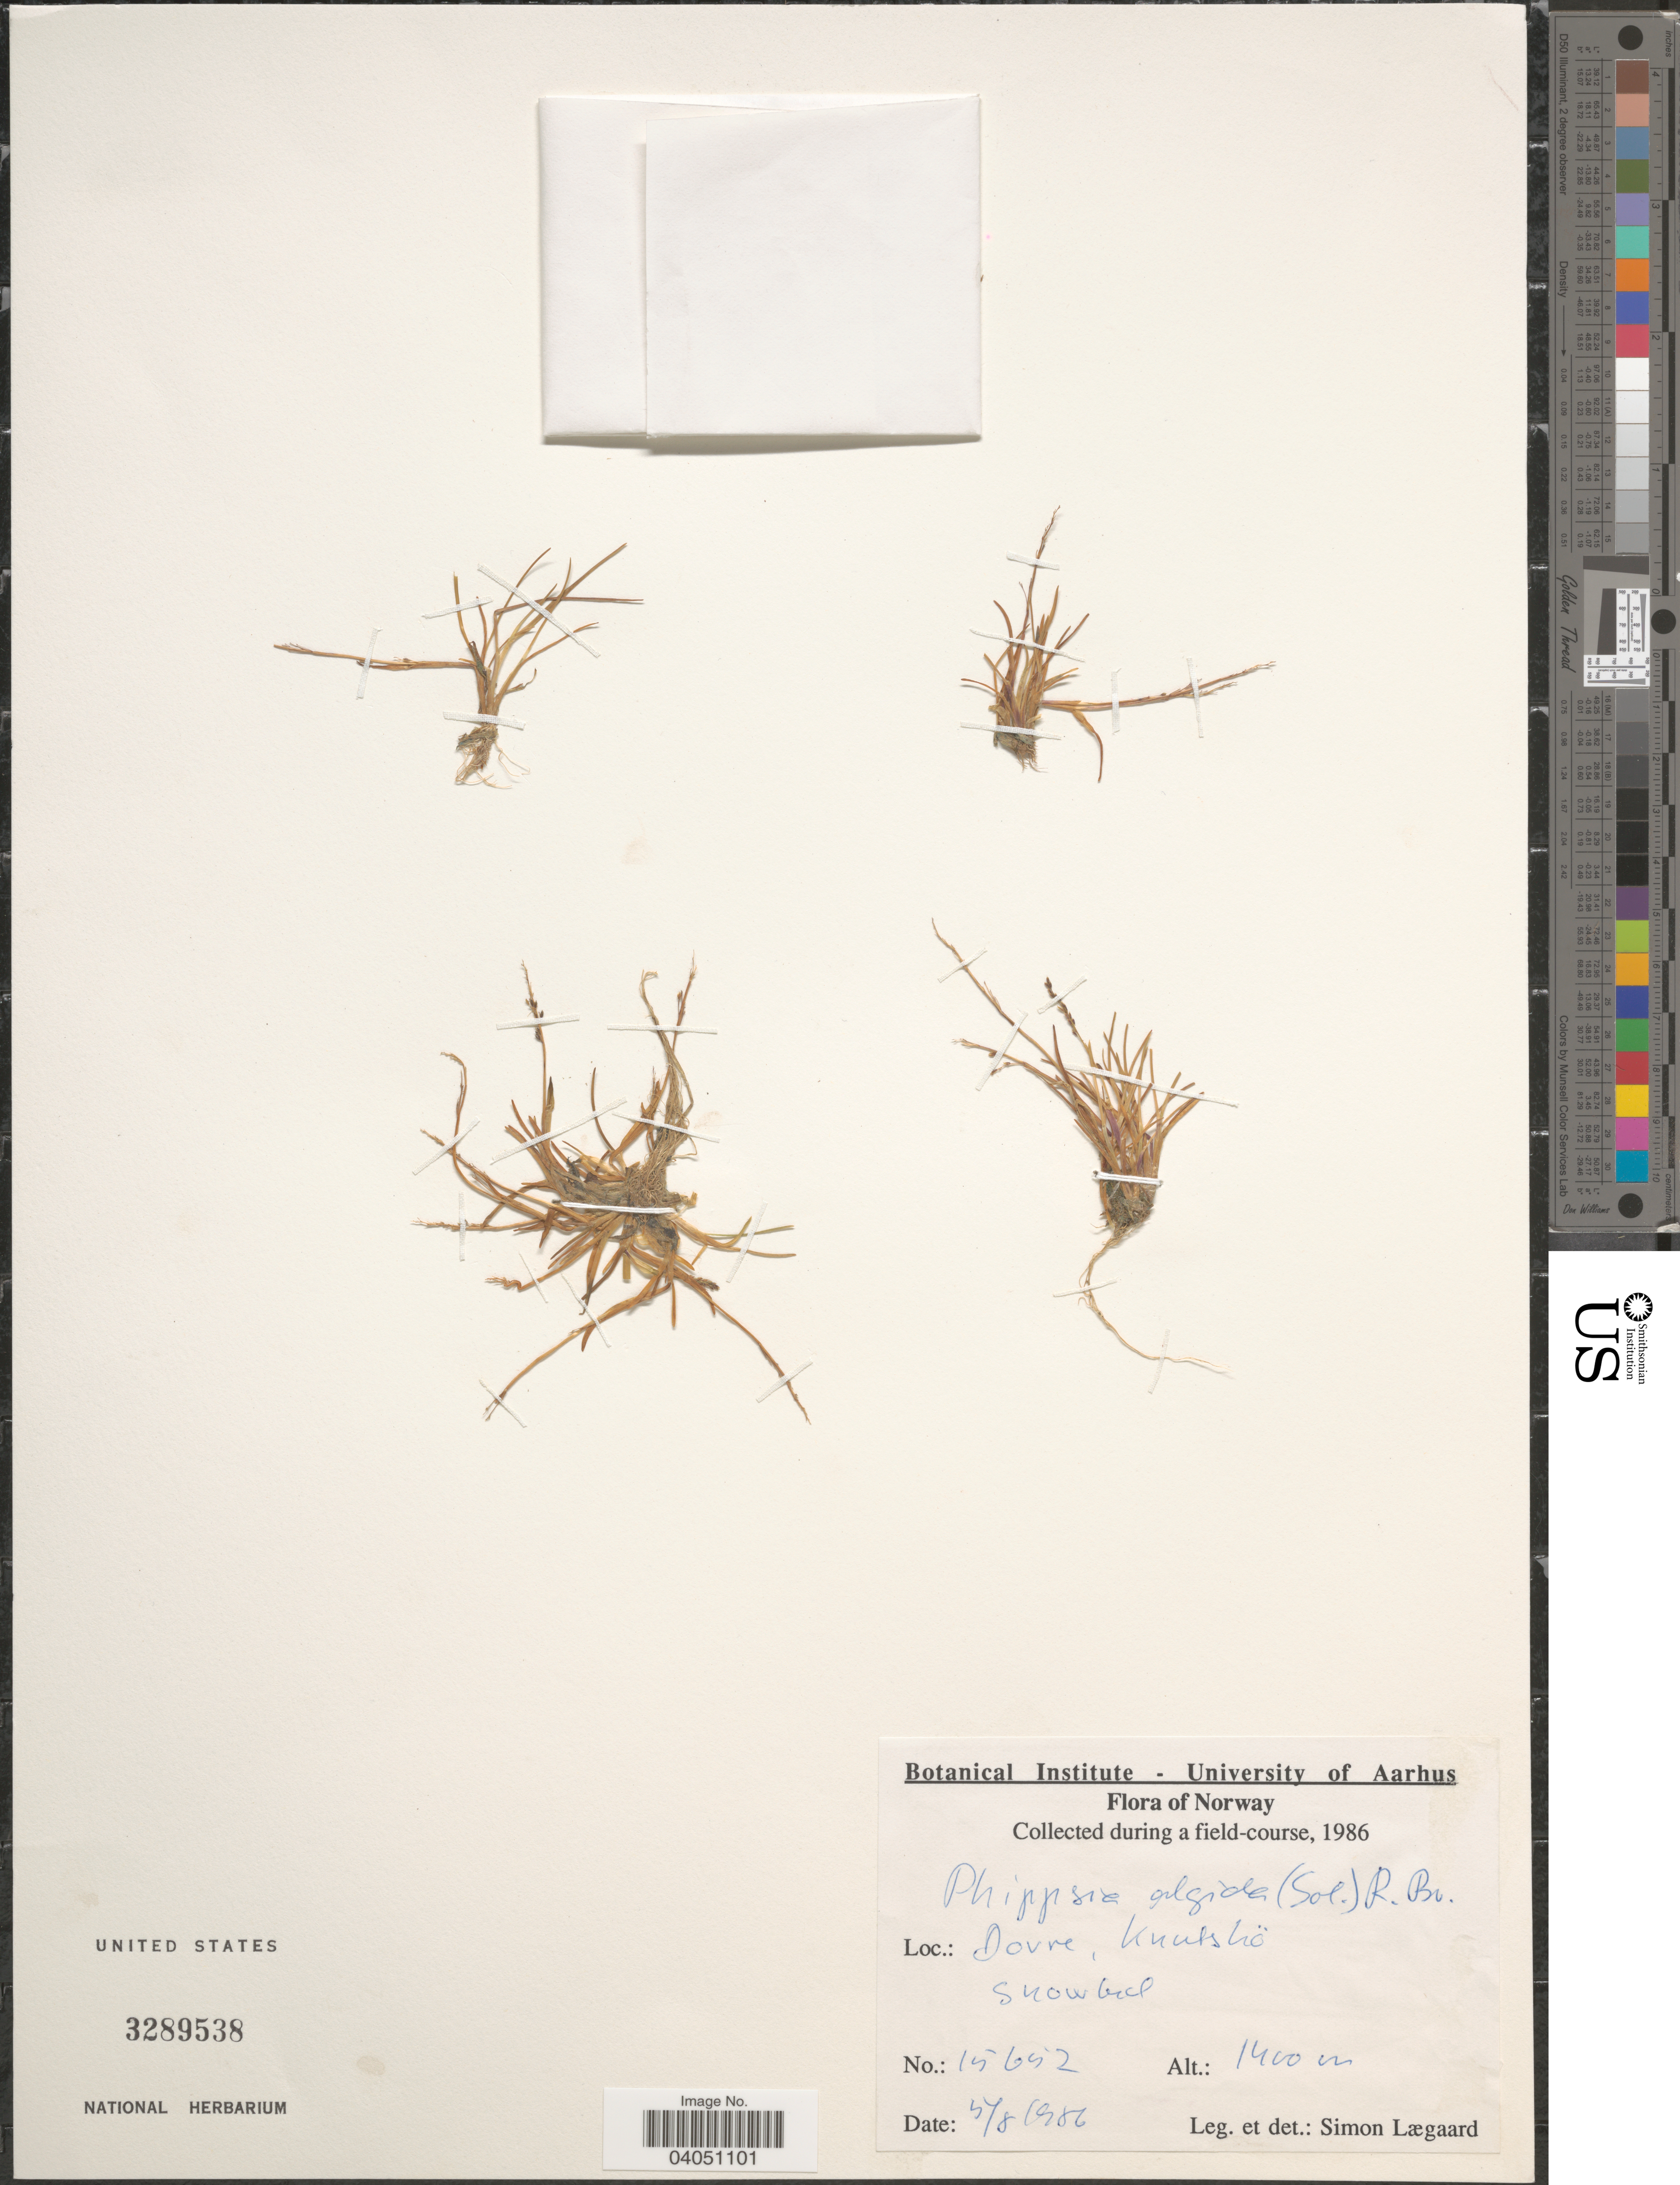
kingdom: Plantae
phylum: Tracheophyta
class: Liliopsida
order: Poales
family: Poaceae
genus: Phippsia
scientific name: Phippsia algida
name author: (Sol.) R. Br.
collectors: S. Lægaard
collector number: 15652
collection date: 1986-08-05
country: Norway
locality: Dovre, Knutshö. Snowbal.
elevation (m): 1400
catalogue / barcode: US 3289538